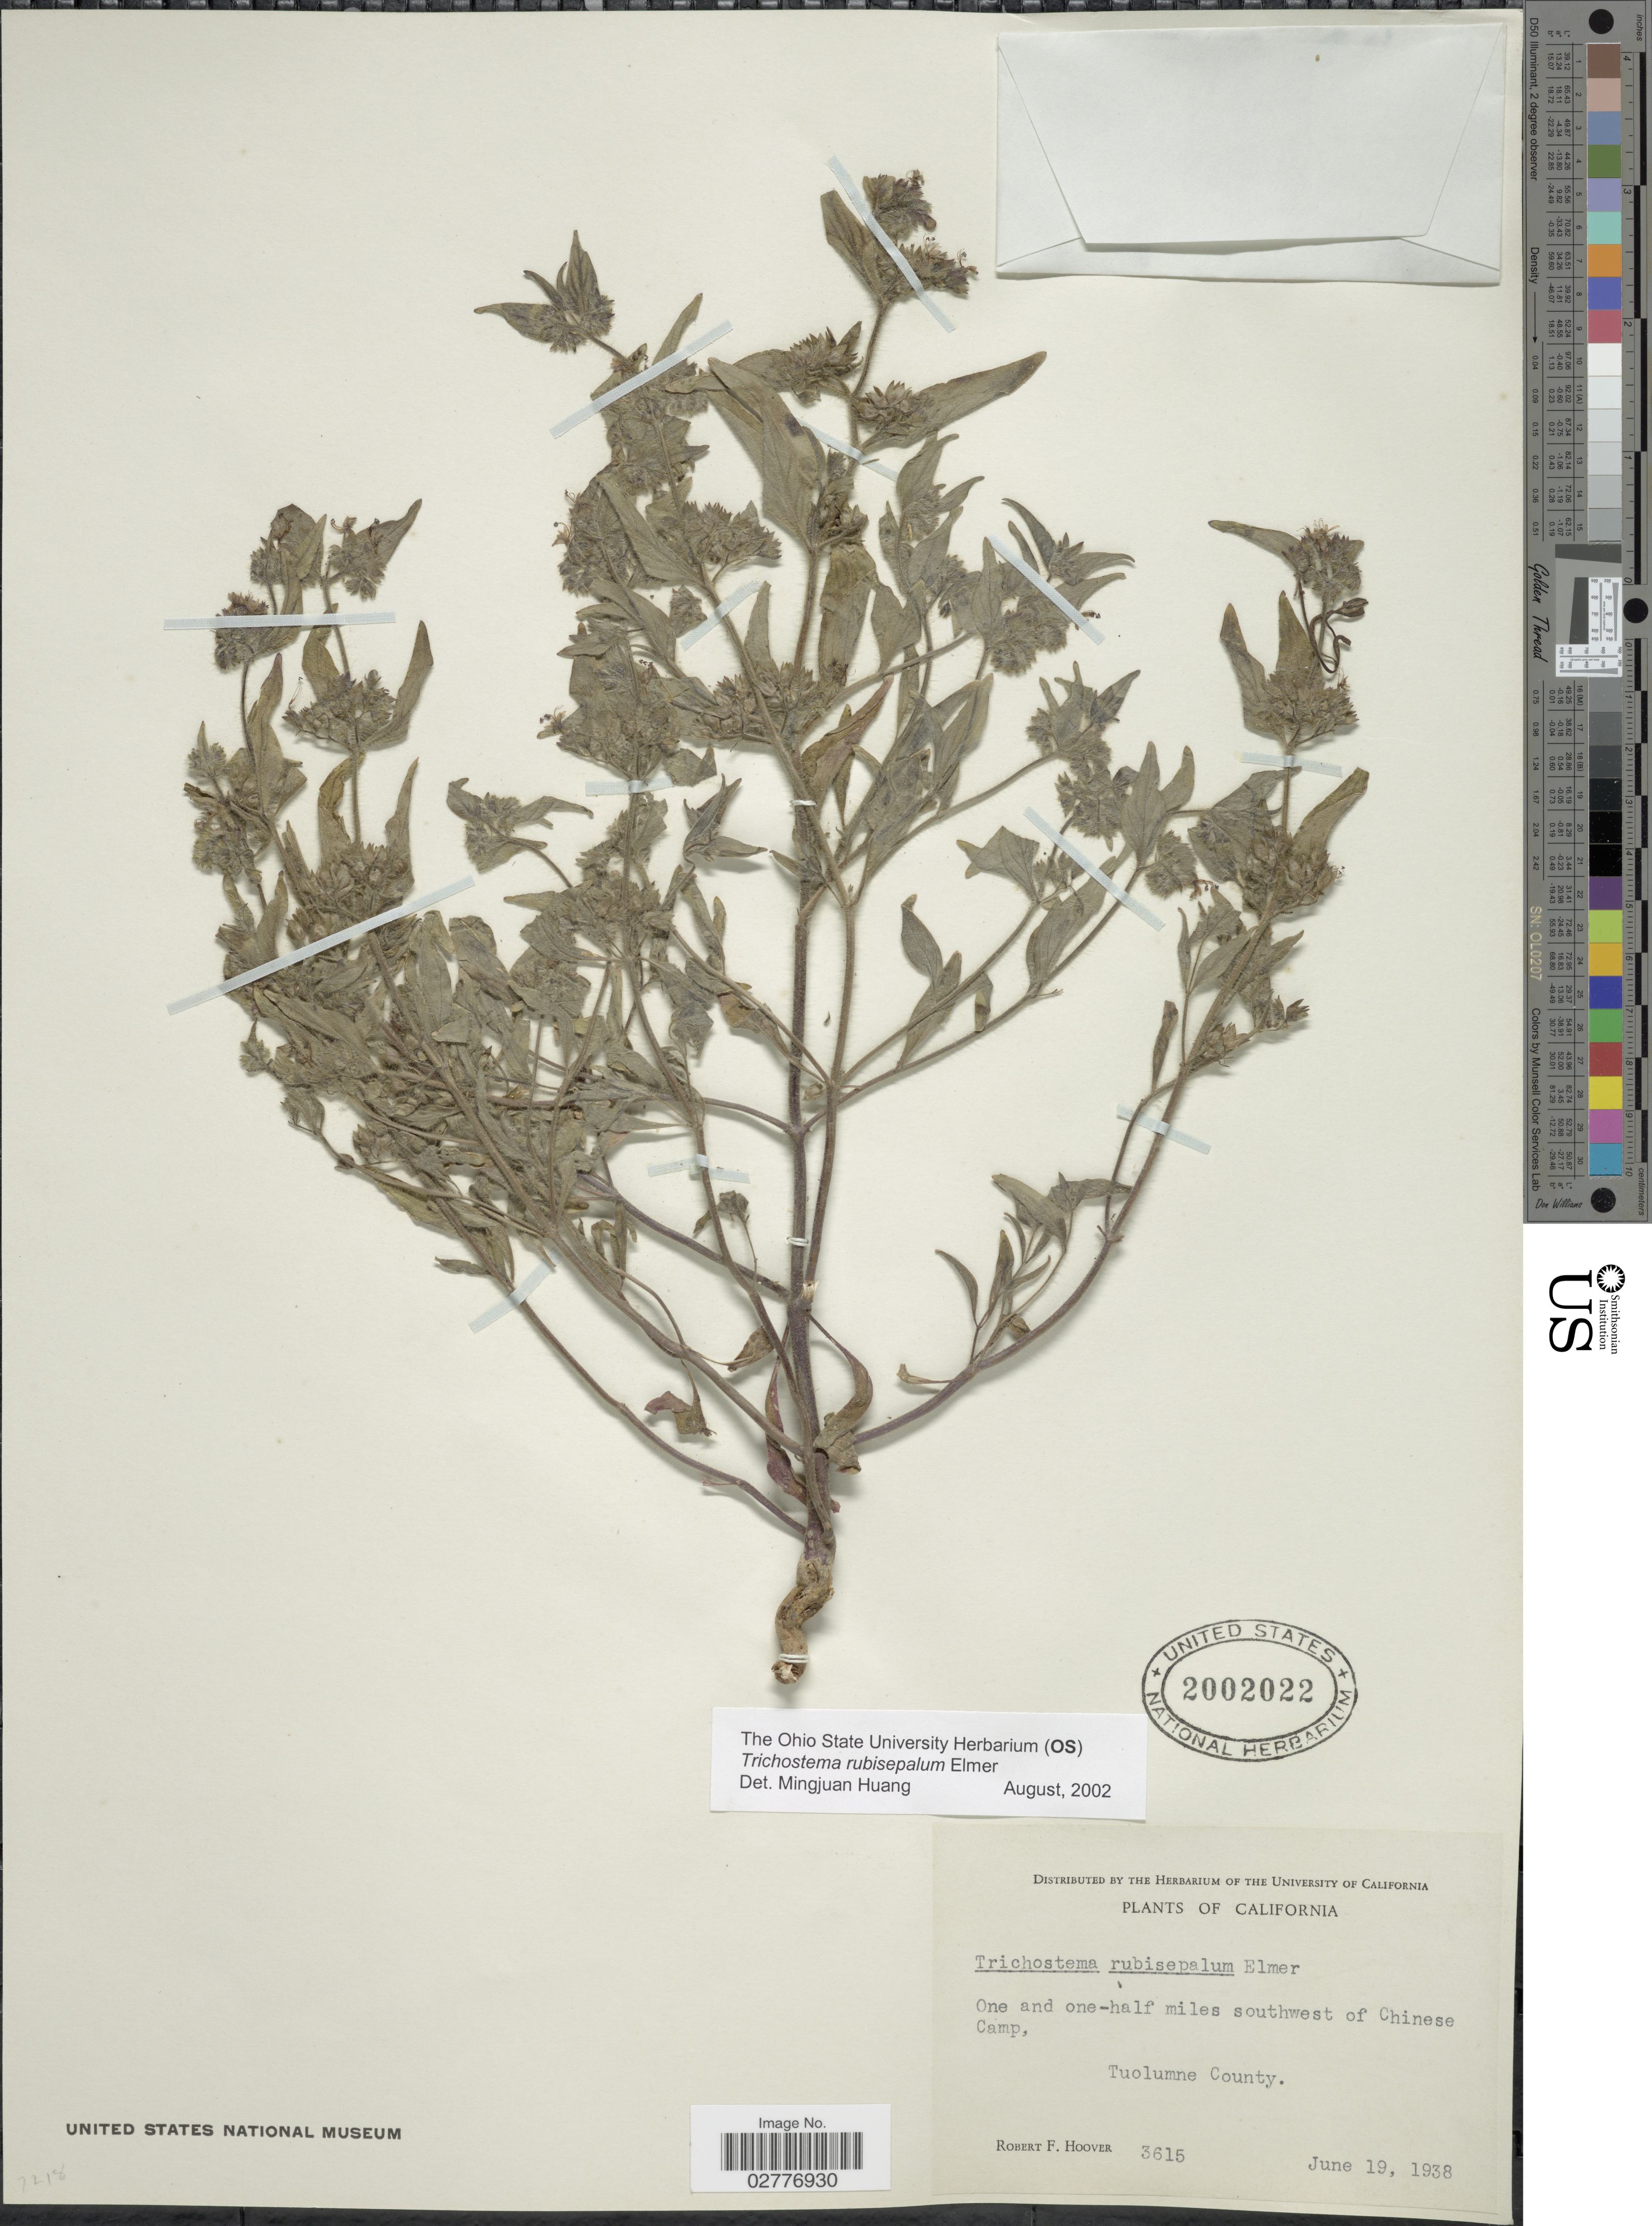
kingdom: Plantae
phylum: Tracheophyta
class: Magnoliopsida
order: Lamiales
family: Lamiaceae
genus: Trichostema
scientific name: Trichostema rubisepalum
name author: Elmer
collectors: R. F. Hoover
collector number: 3615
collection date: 1938-06-19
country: United States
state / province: California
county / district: Tuolumne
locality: One and one-half miles southwest of Chinese Camp. Tuolumne County.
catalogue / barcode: US 2002022